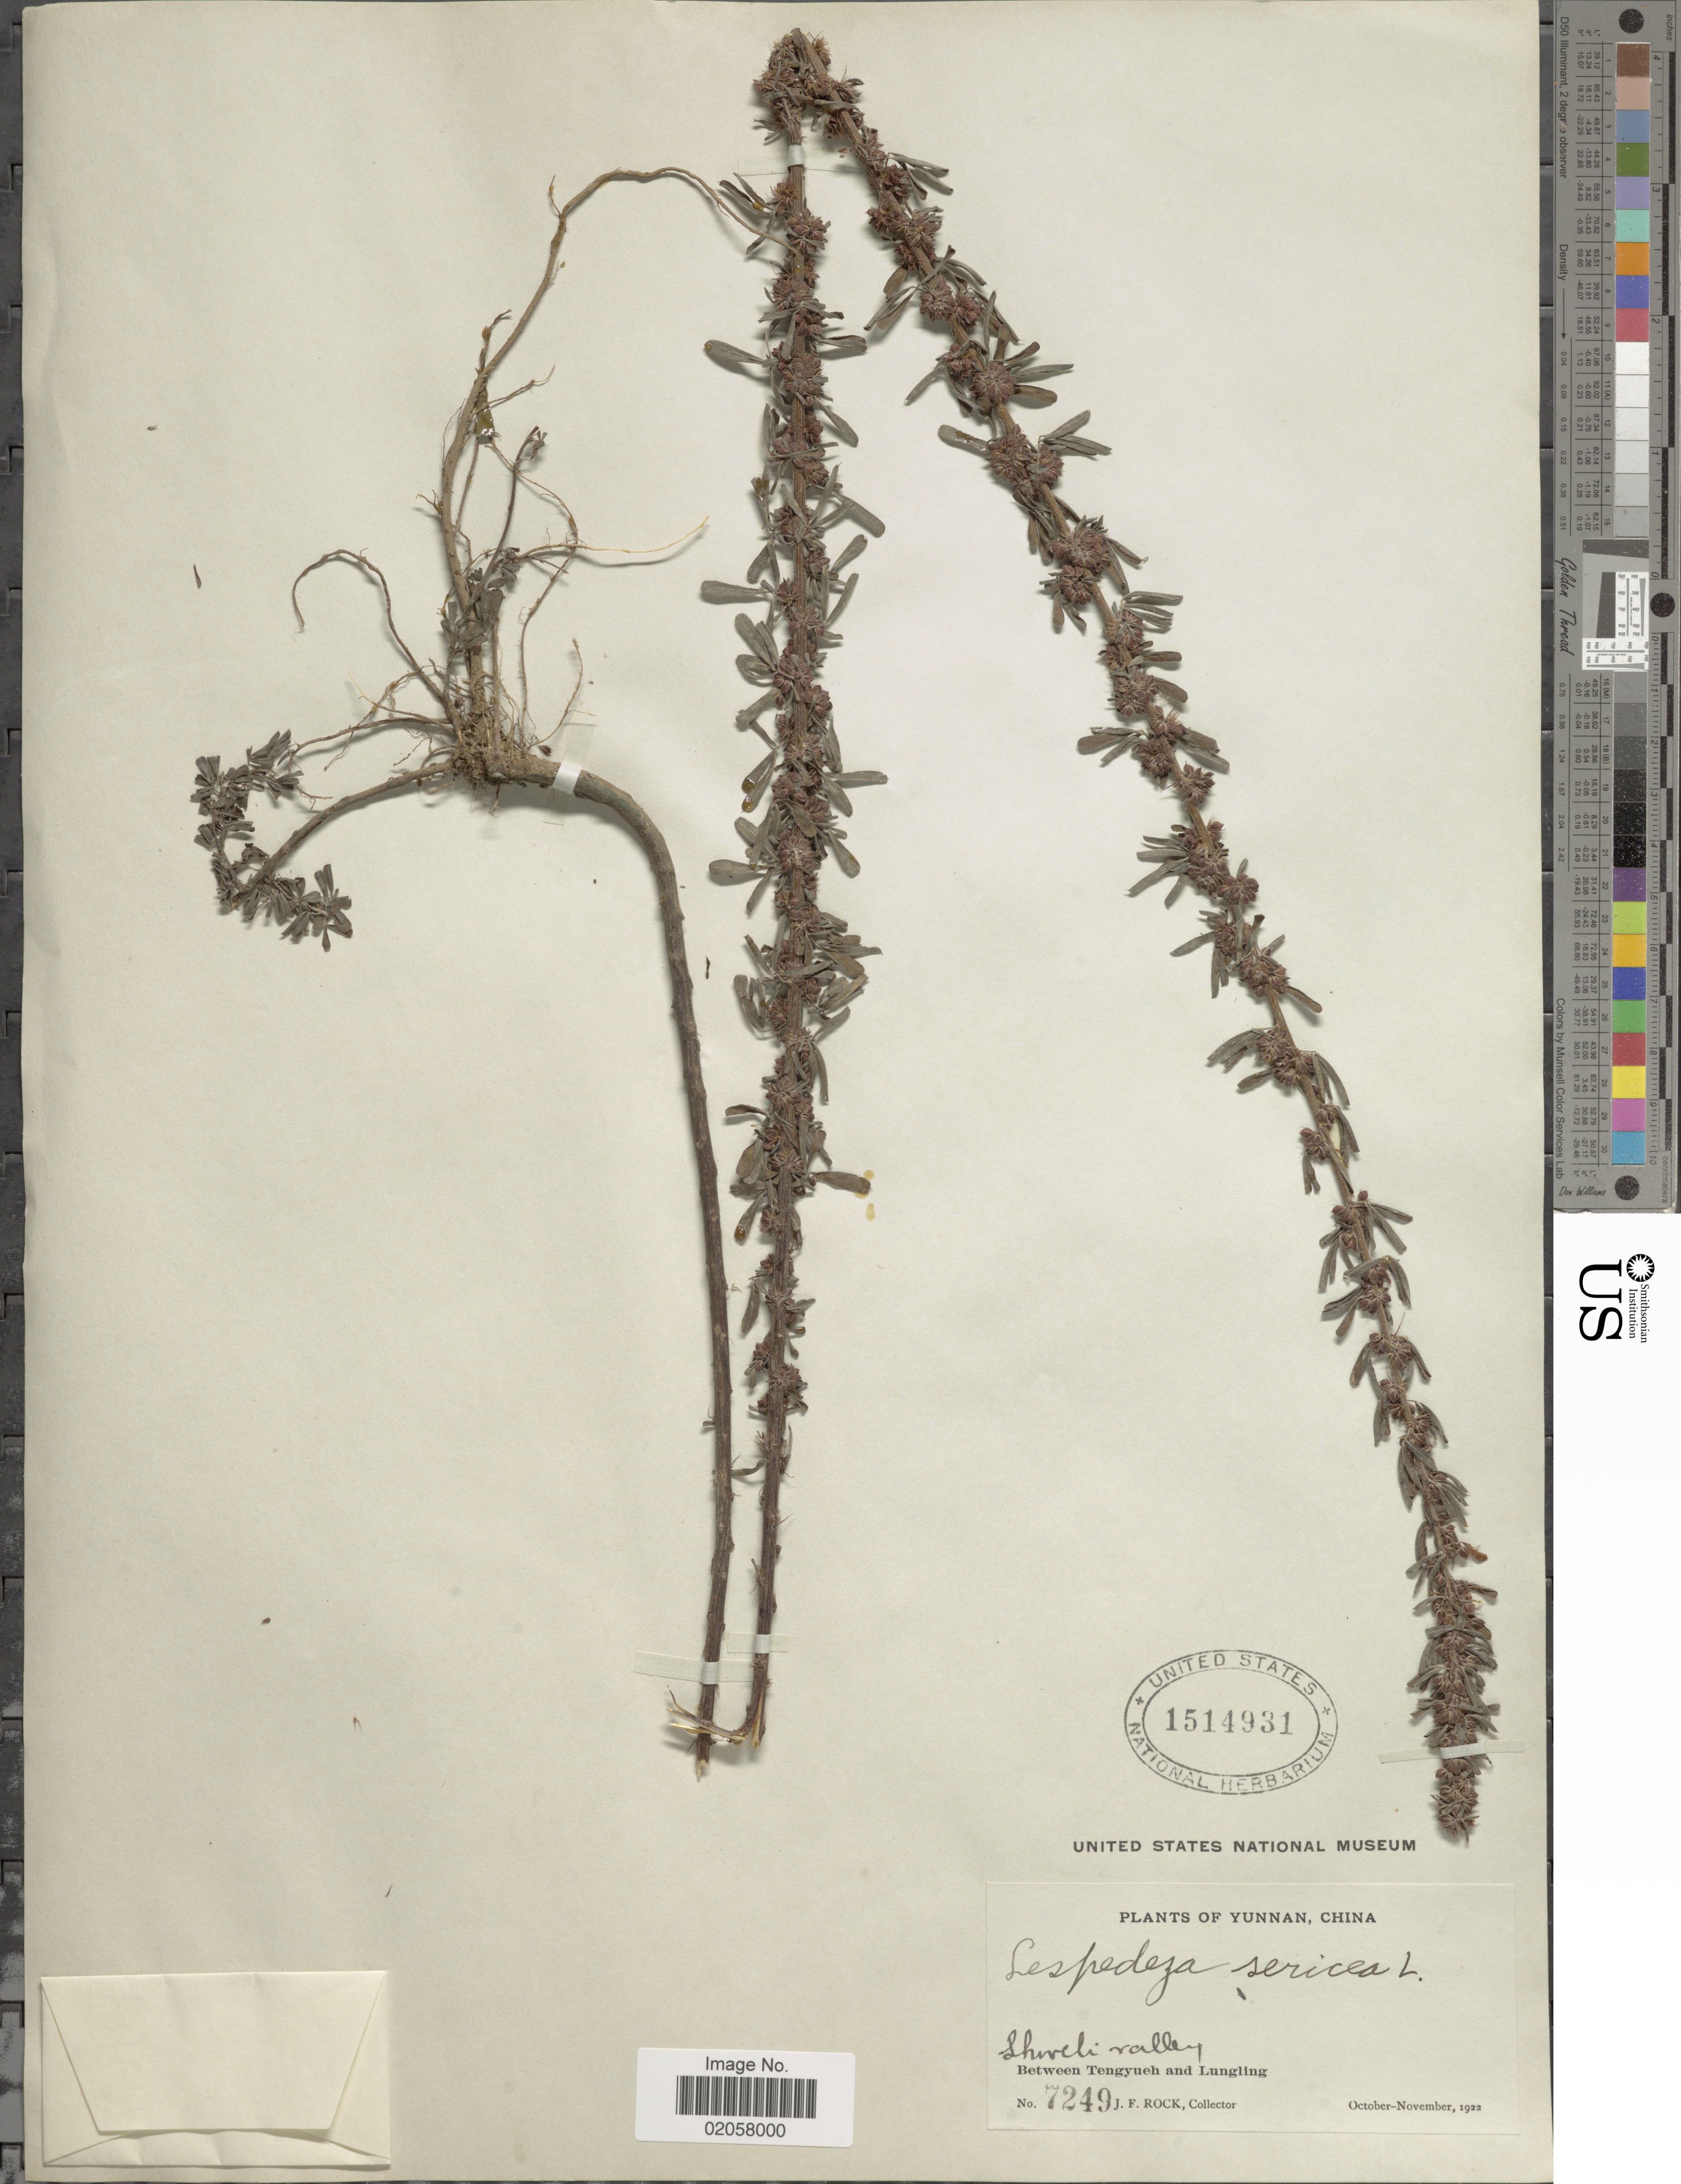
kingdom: Plantae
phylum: Tracheophyta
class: Magnoliopsida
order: Fabales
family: Fabaceae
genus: Lespedeza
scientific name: Lespedeza cuneata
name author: (Dum. Cours.) G. Don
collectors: J. Rock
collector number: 7249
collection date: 1922-10/1922-11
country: China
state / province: Yunnan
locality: Shiveli Valley, Between Tengyueh and Lungling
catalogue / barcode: US 1514931